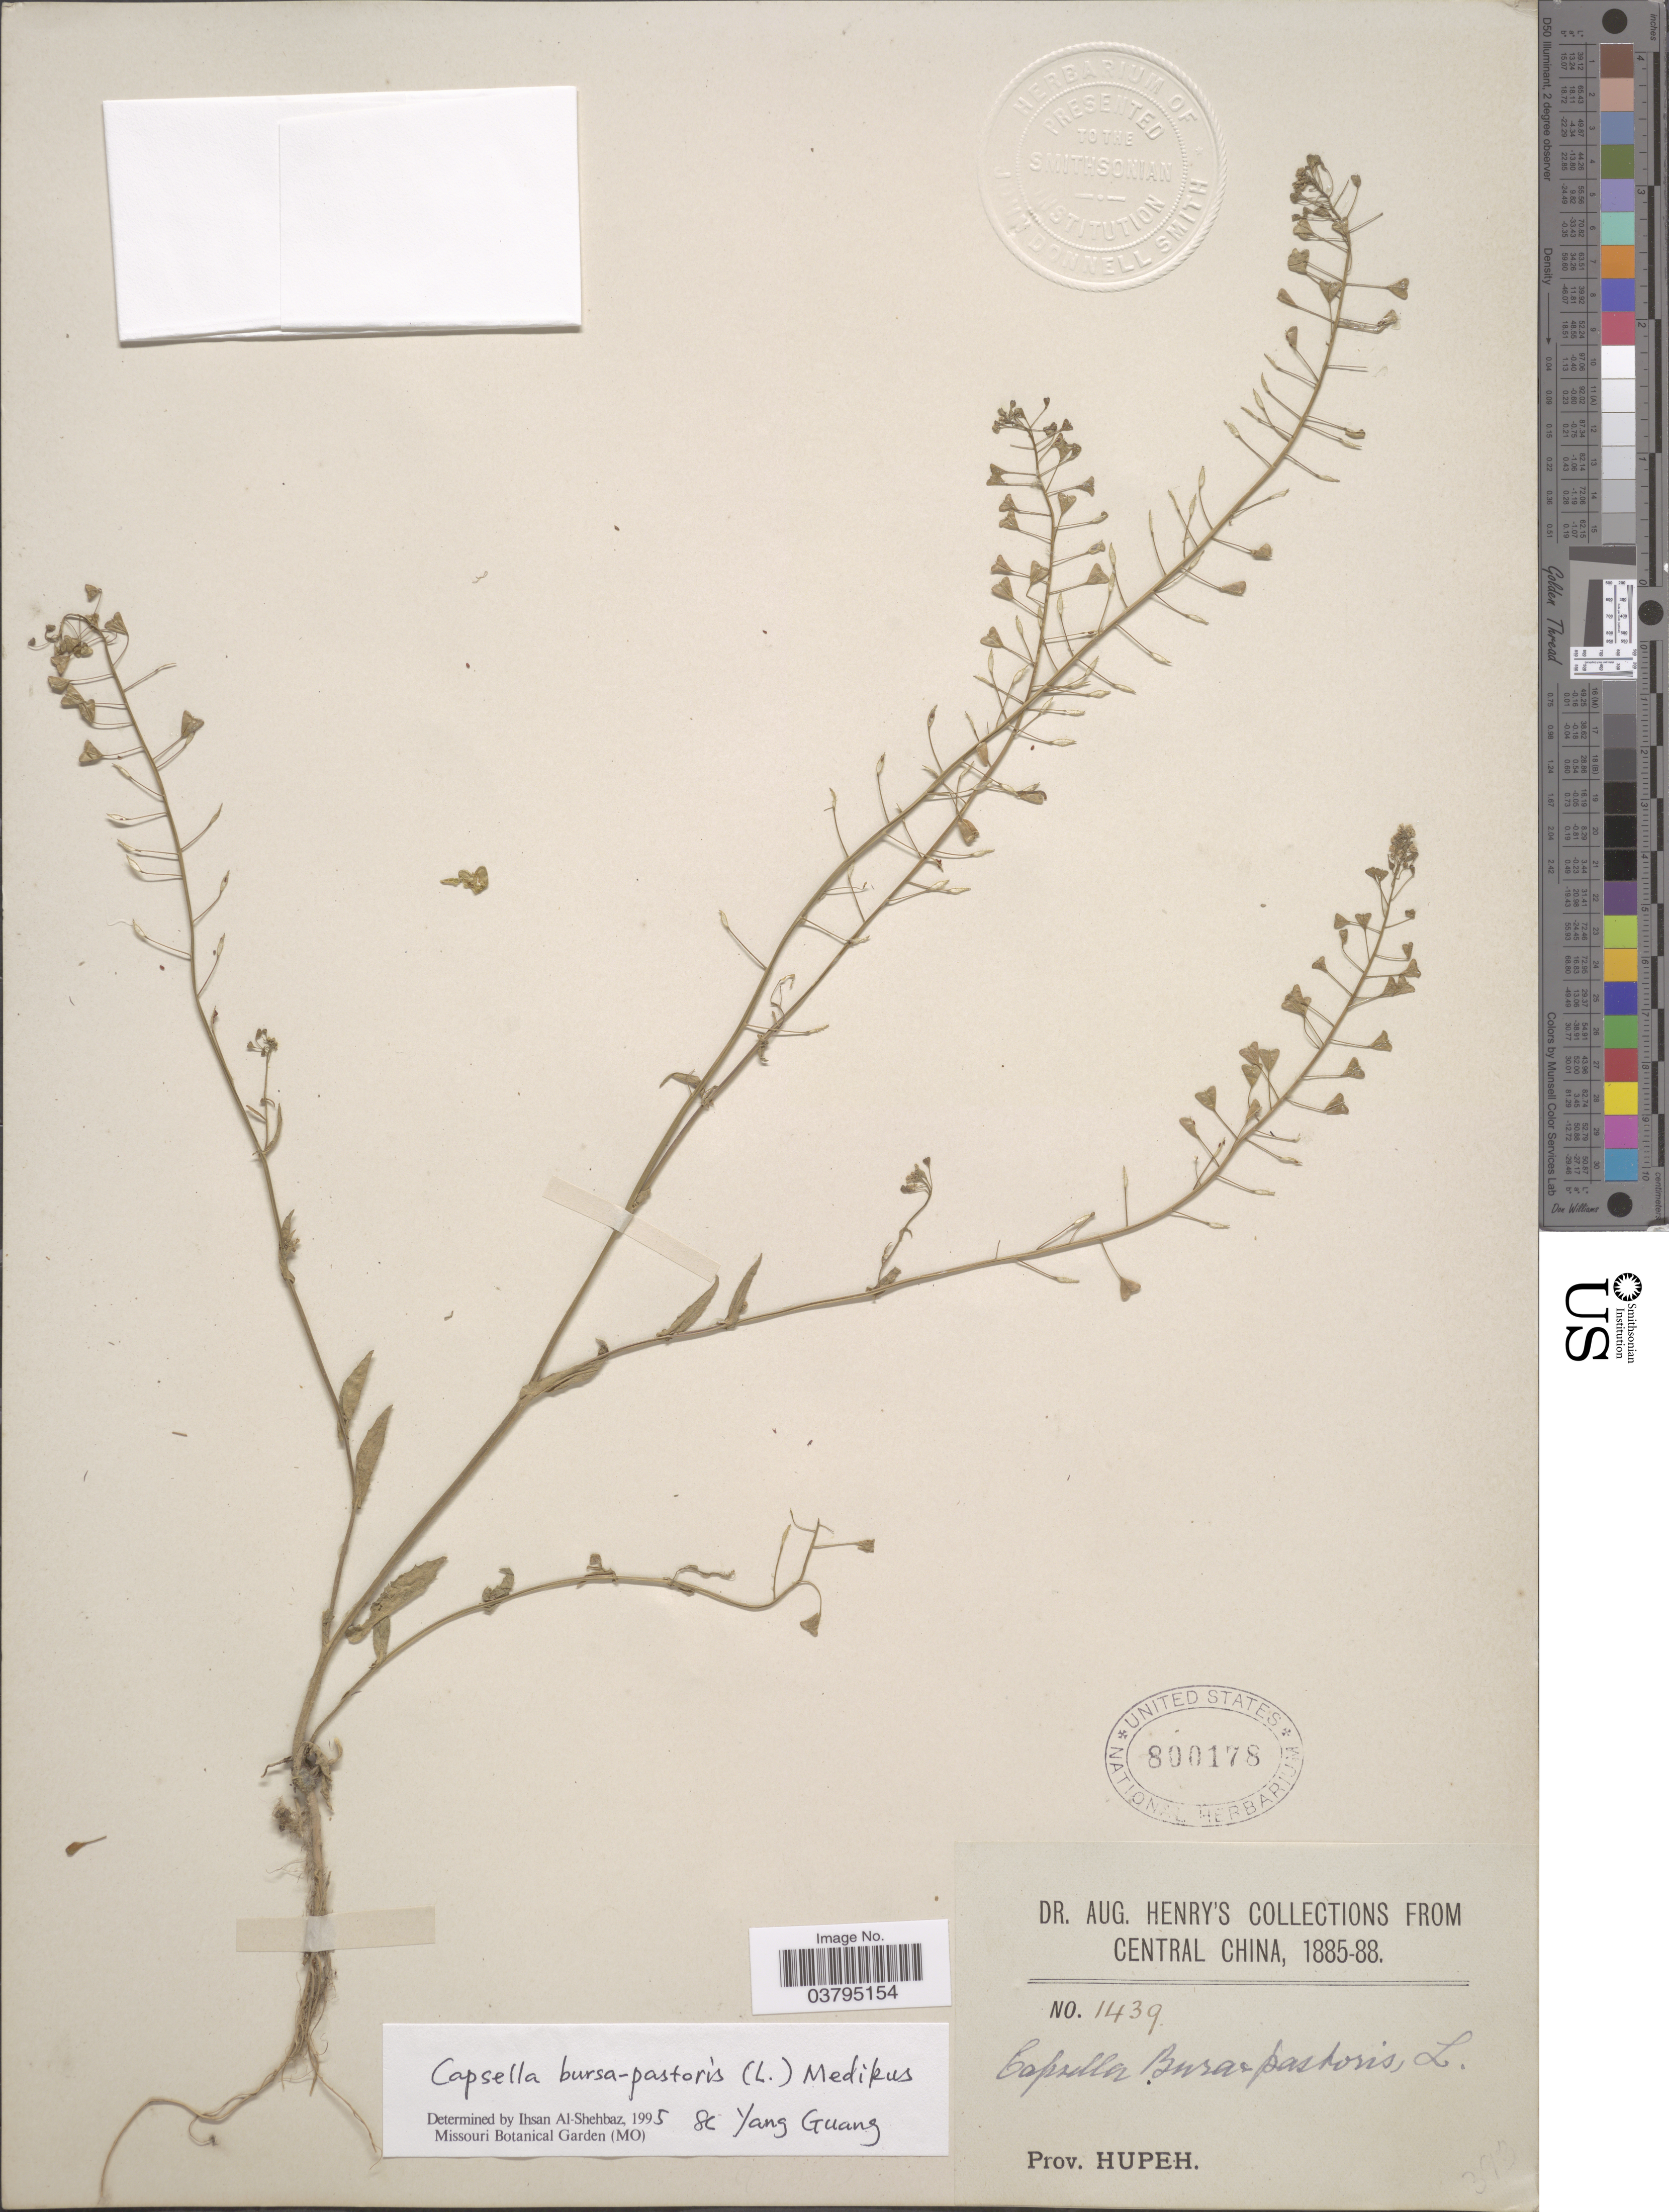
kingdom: Plantae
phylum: Tracheophyta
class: Magnoliopsida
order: Brassicales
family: Brassicaceae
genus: Capsella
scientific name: Capsella bursa-pastoris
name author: (L.) Medik.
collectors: A. Henry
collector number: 1439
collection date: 1885/1888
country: China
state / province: Hubei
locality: Central China. Prov. Hupeh.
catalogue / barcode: US 800178